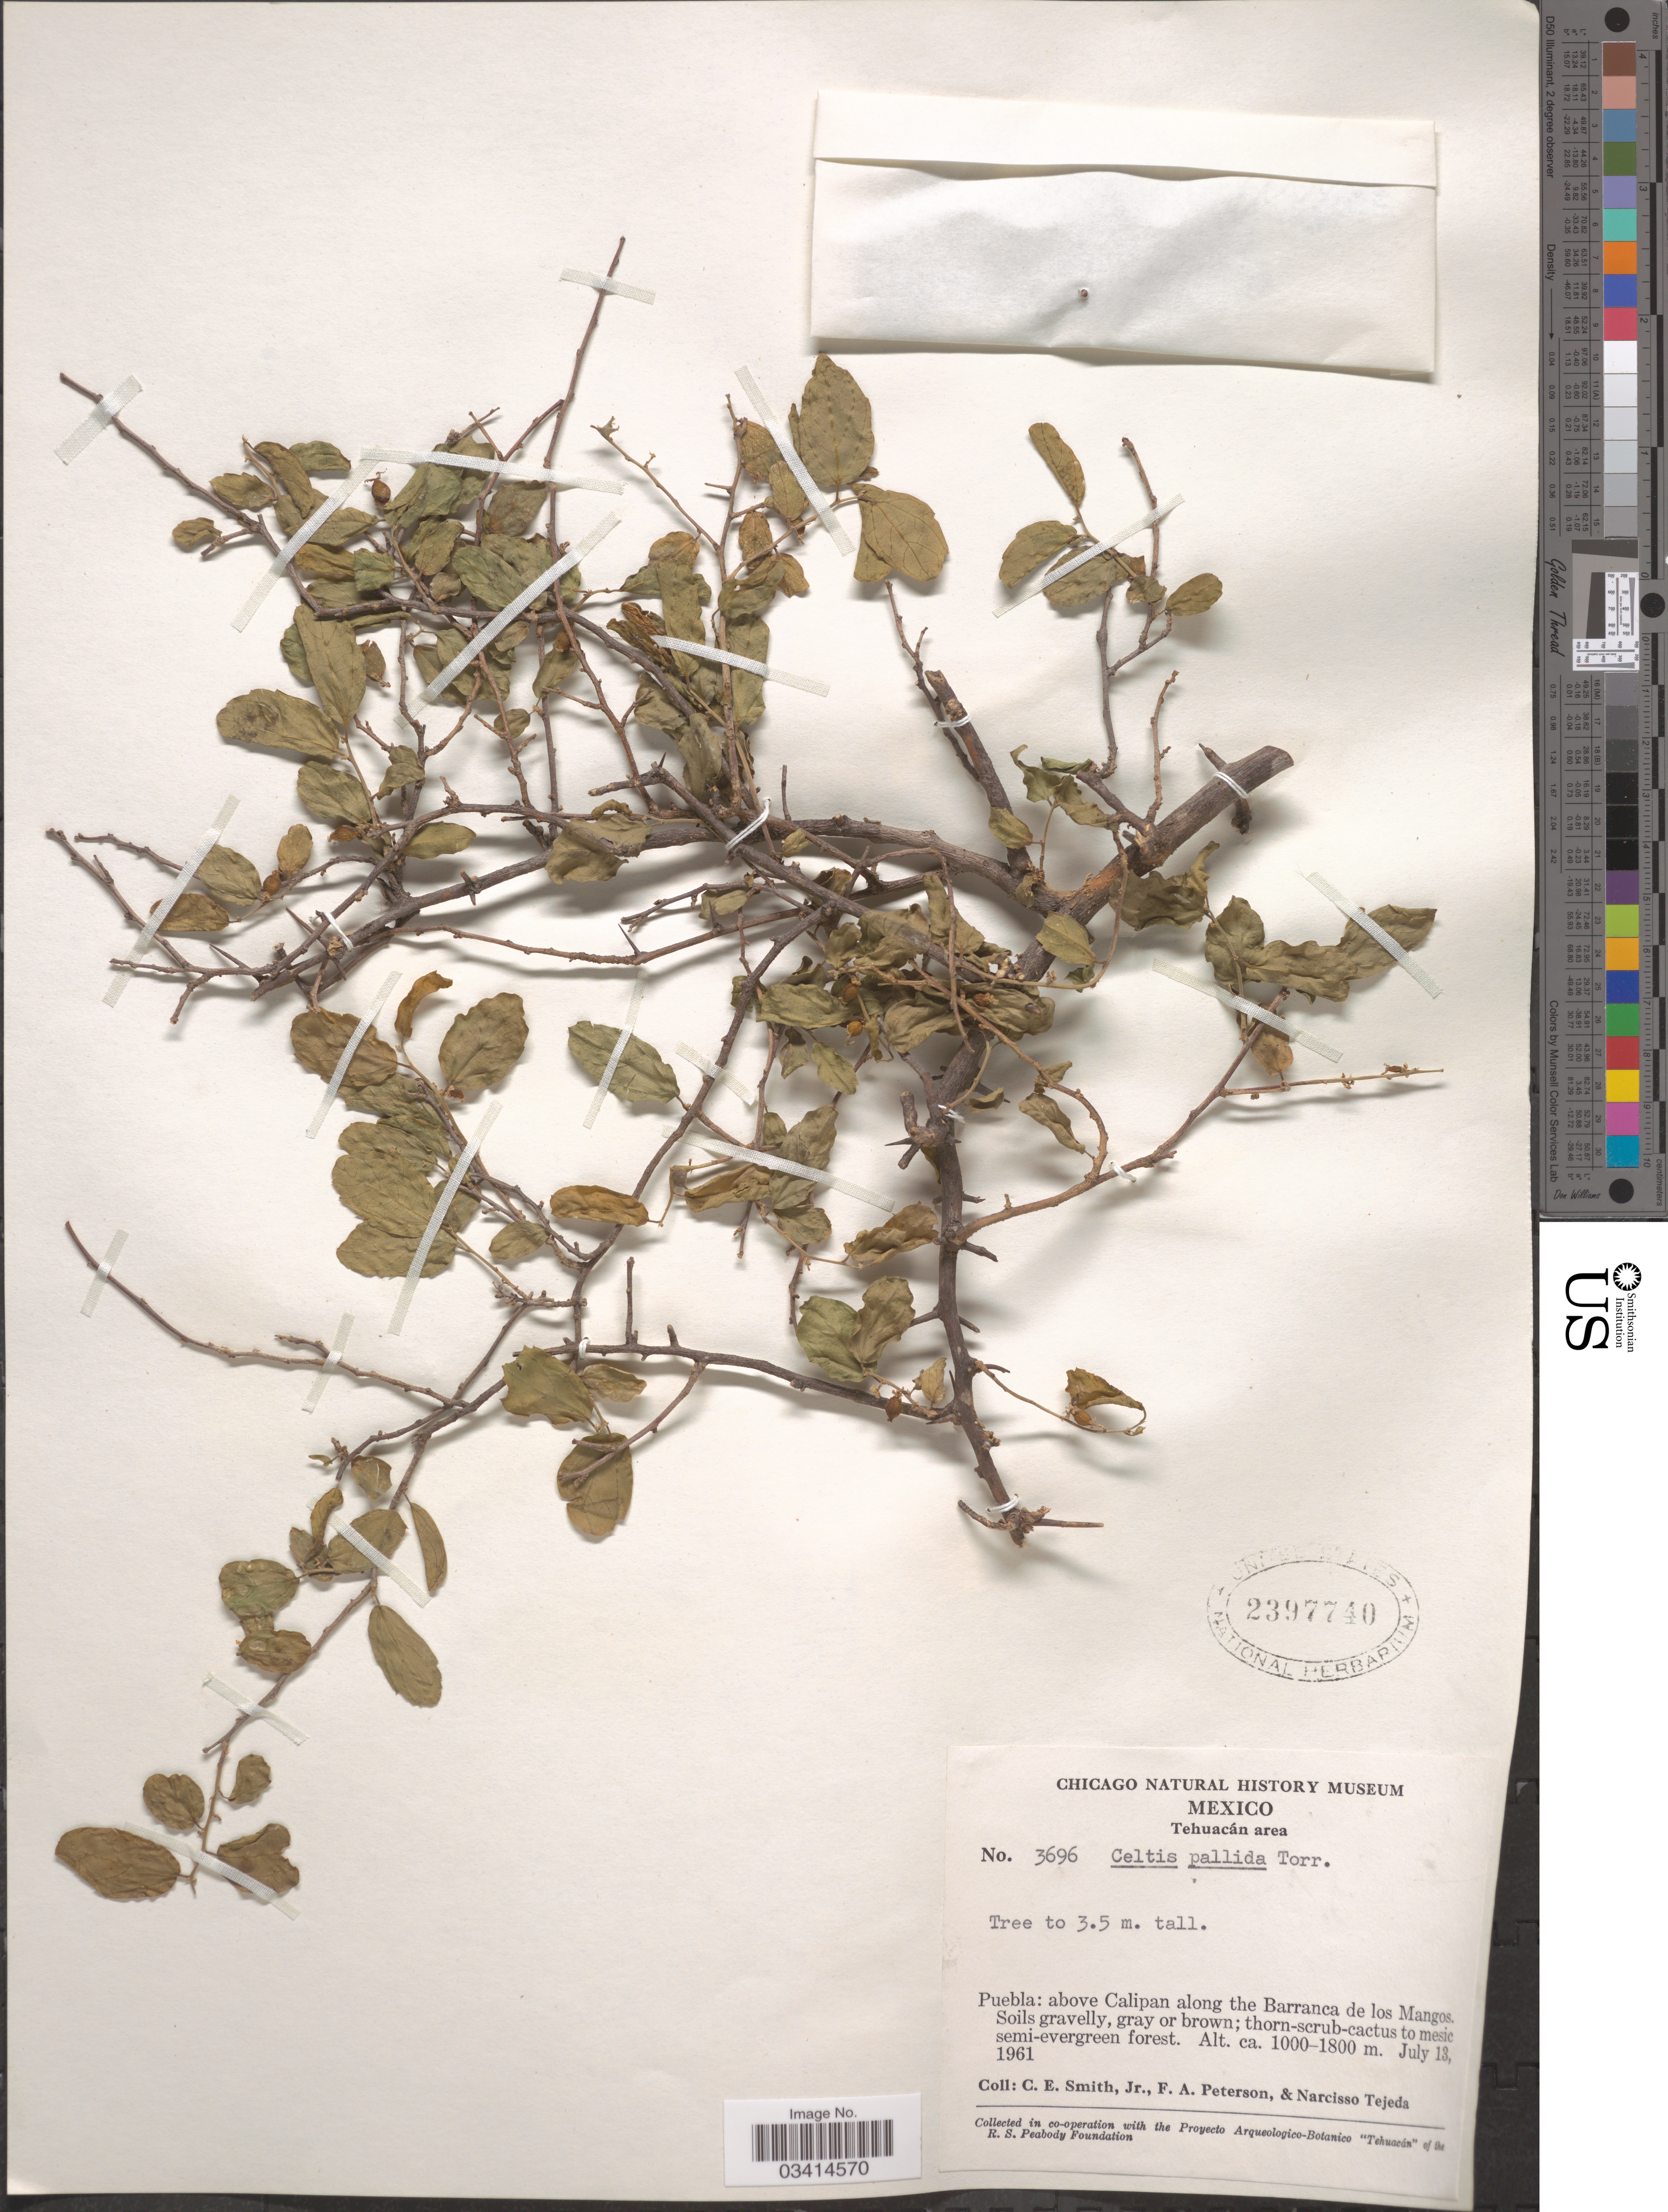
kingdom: Plantae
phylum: Tracheophyta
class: Magnoliopsida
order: Rosales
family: Cannabaceae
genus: Celtis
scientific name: Celtis pallida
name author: Torr. in Emory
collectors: C. E. Smith Jr., F. A. Peterson & N. Tejeda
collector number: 3696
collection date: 1961-07-13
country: Mexico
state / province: Puebla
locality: Tehuacán area. Puebla: above Calipan along the Barranca de los Mangos.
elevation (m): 1000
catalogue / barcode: US 2397740